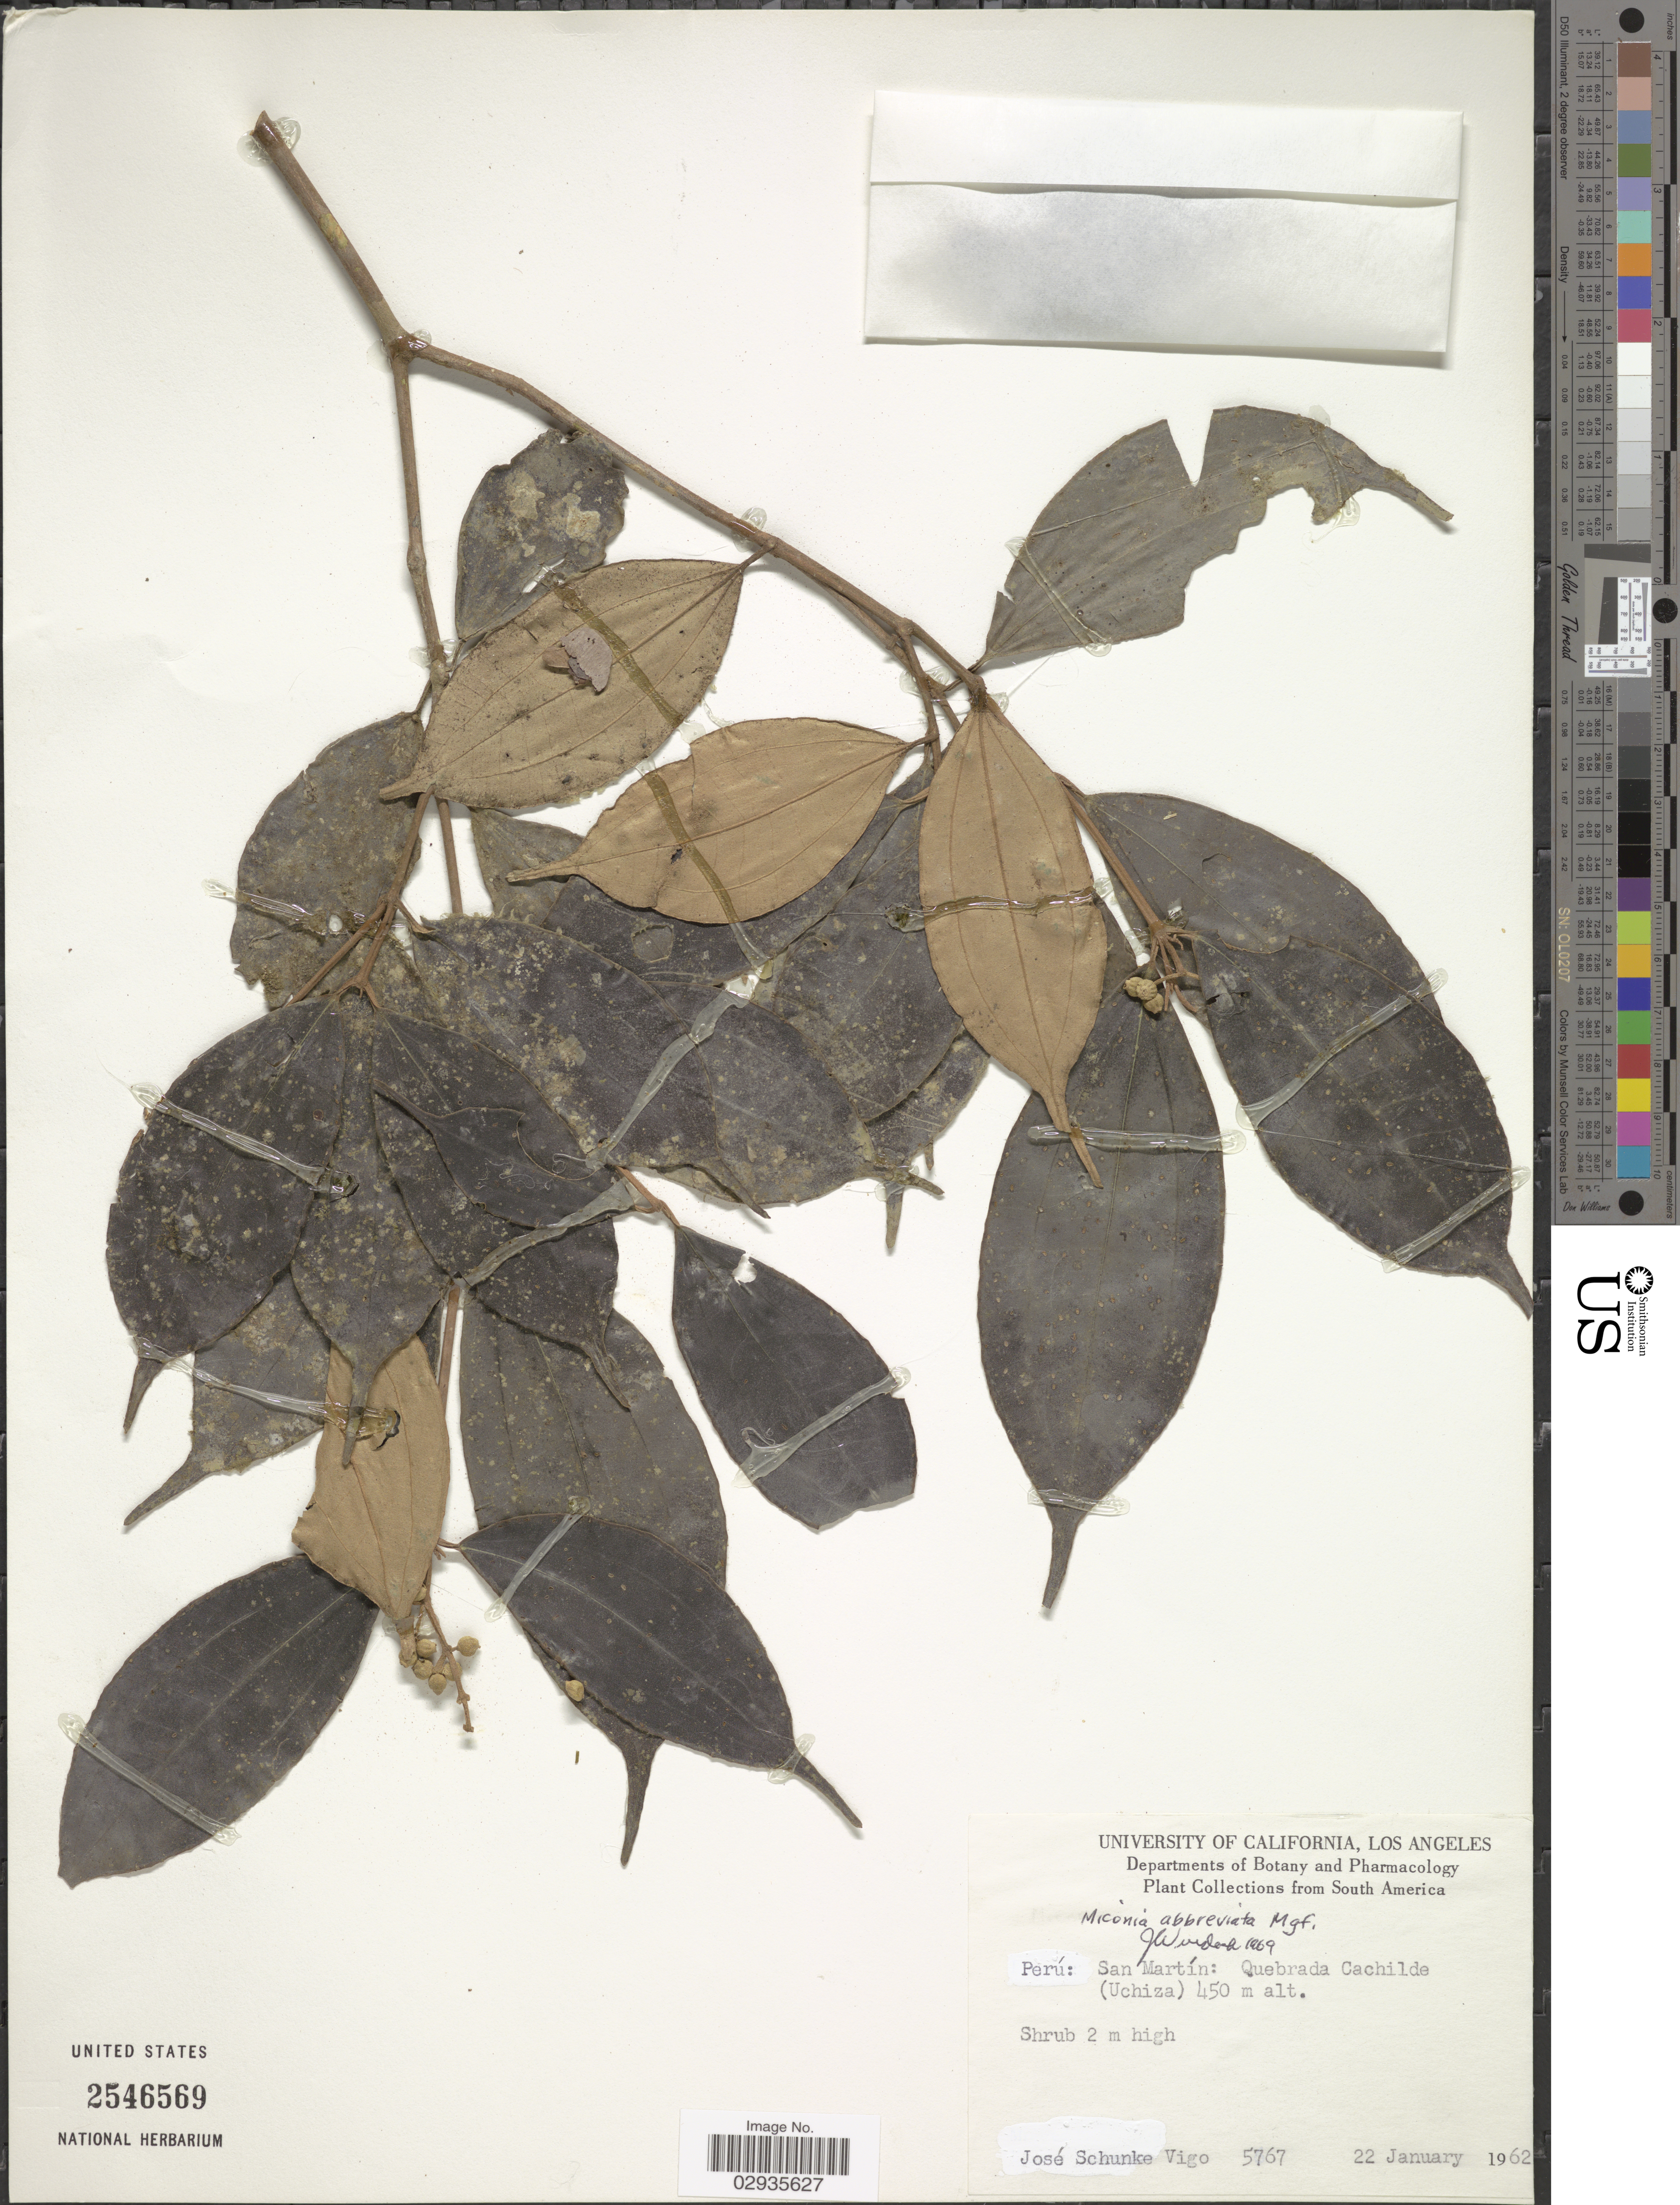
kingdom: Plantae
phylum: Tracheophyta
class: Magnoliopsida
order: Myrtales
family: Melastomataceae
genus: Miconia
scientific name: Miconia abbreviata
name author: Markgr.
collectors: J. Schunke Vigo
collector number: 5767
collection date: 1962-01-22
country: Peru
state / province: San Martín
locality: Quebrada Cachilde (Uchiza).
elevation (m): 450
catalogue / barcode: US 2546569